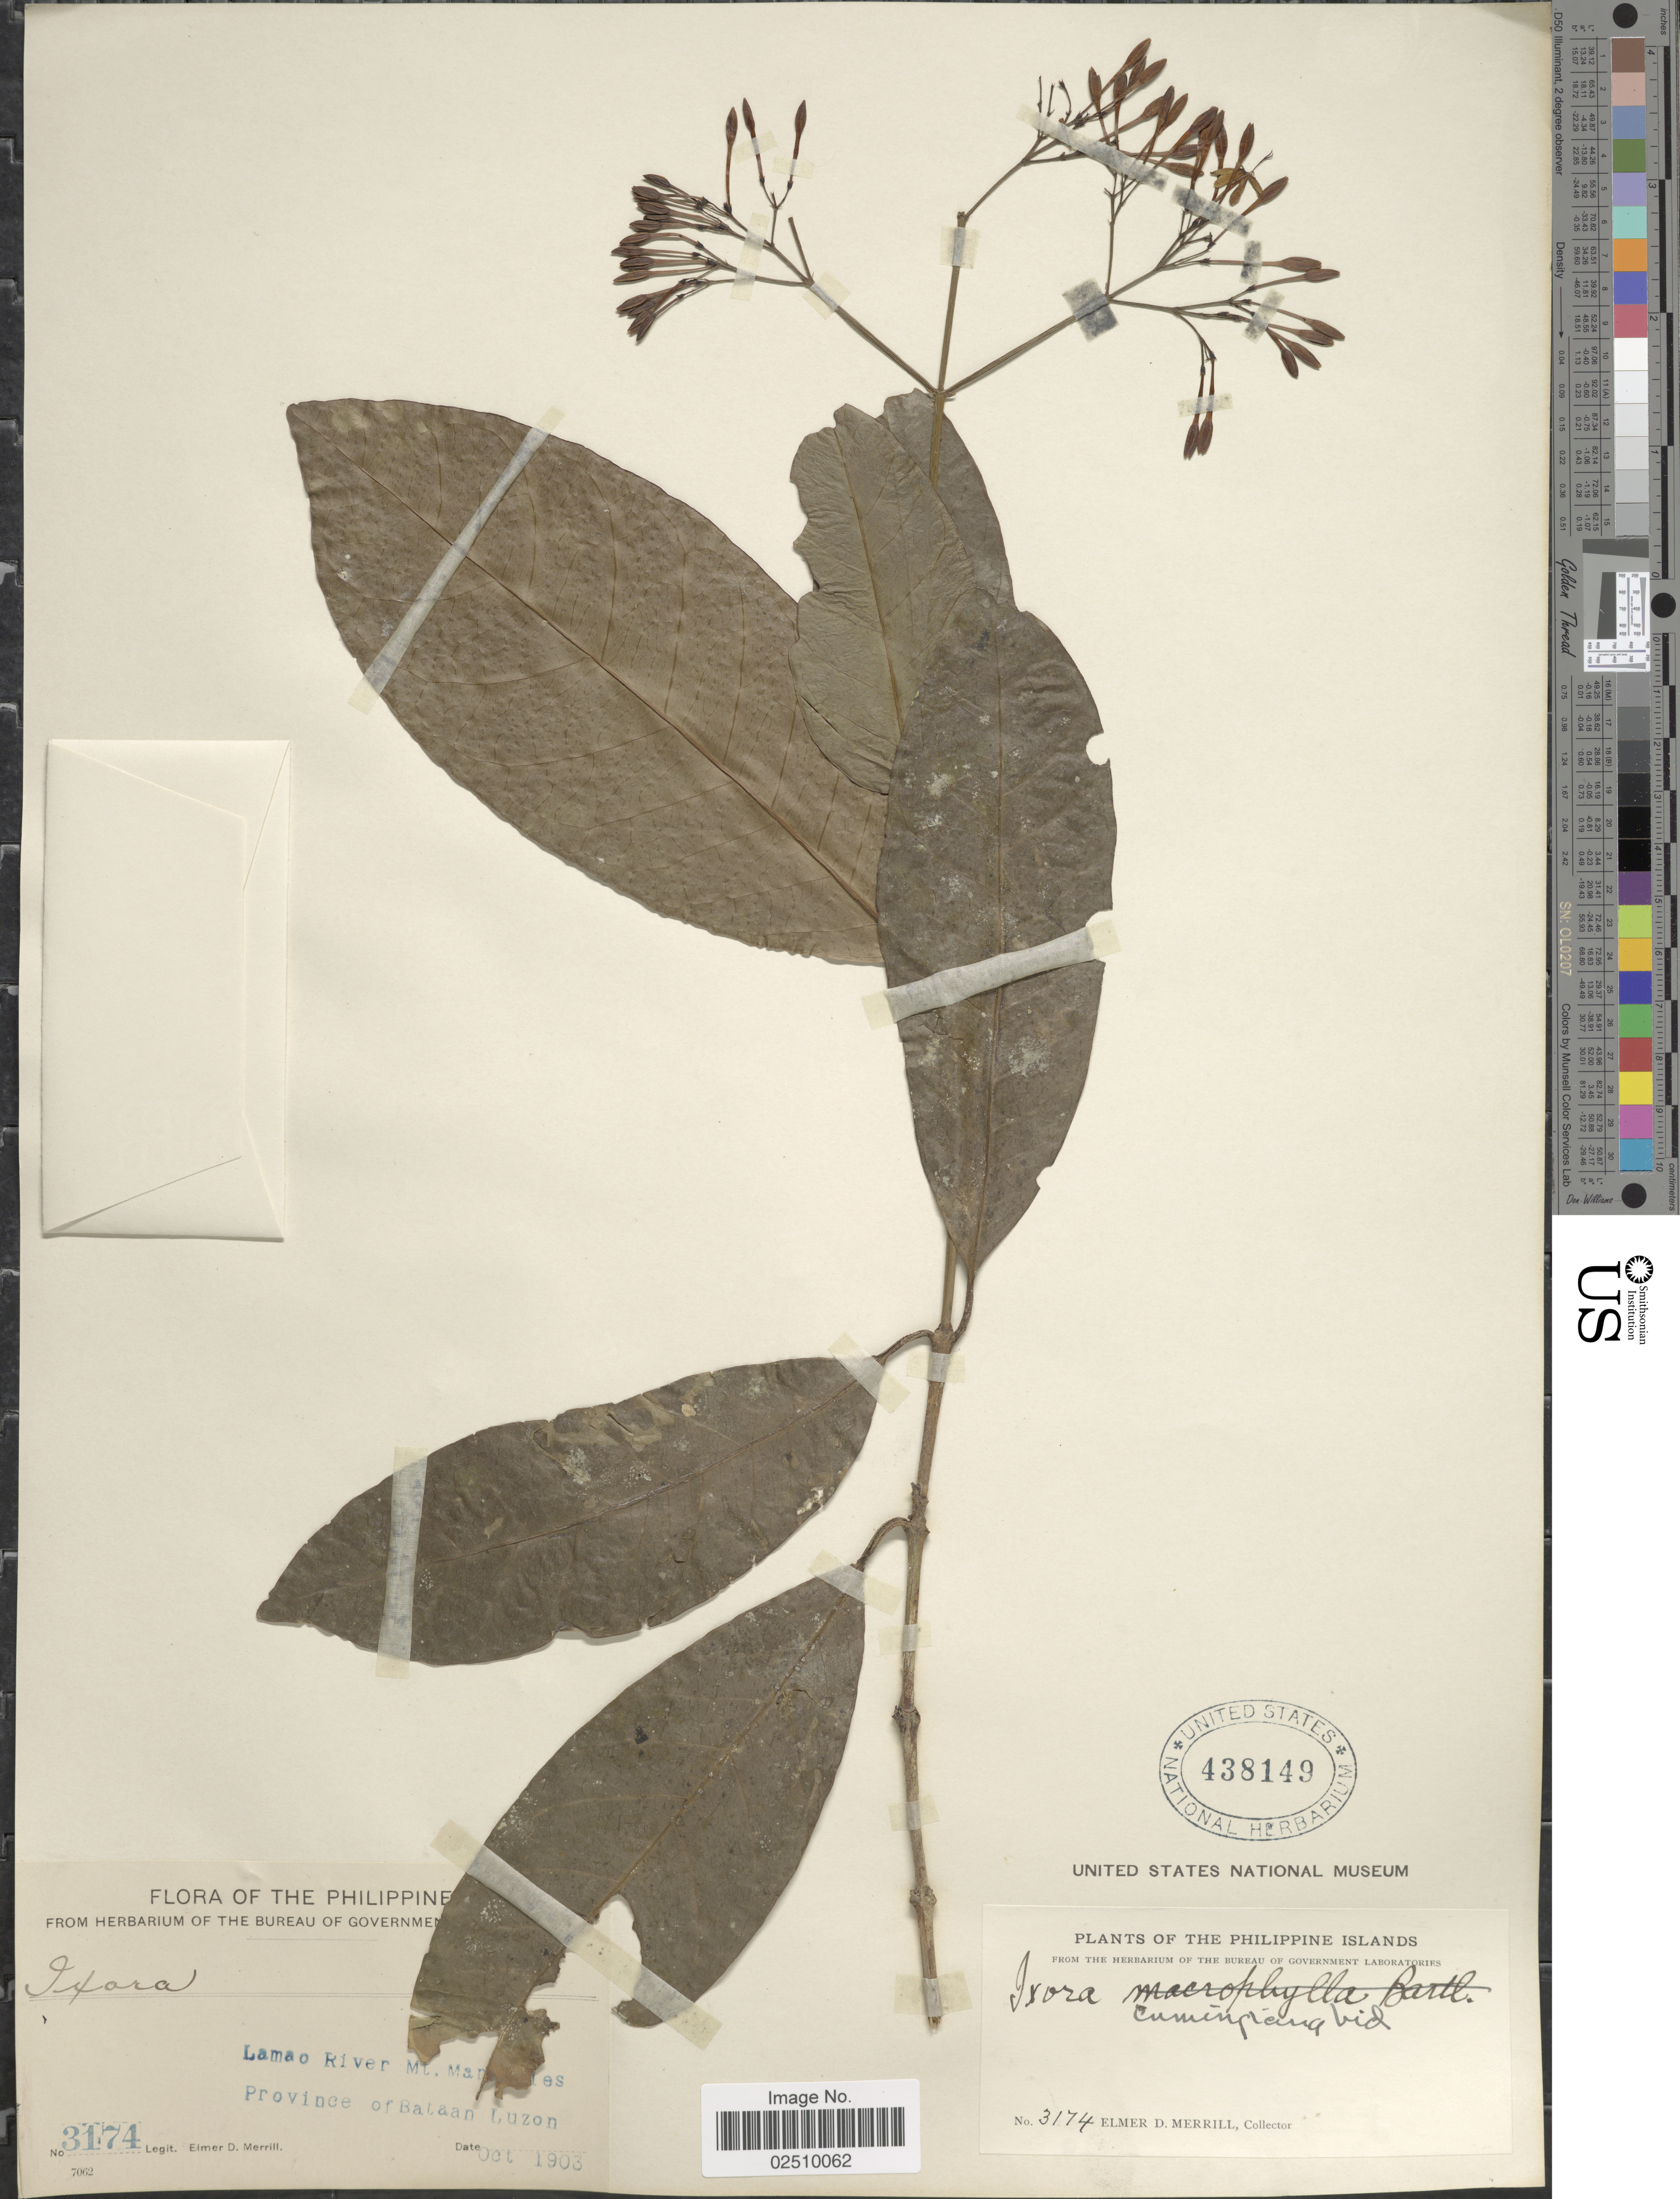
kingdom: Plantae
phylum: Tracheophyta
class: Magnoliopsida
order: Gentianales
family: Rubiaceae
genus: Ixora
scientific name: Ixora cumingiana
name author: S. Vidal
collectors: E. D. Merrill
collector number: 3174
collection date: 1903-10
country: Philippines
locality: Lamao River Mt. Mar [illegible text]les, Province of Bataan, Luzon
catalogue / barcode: US 438149